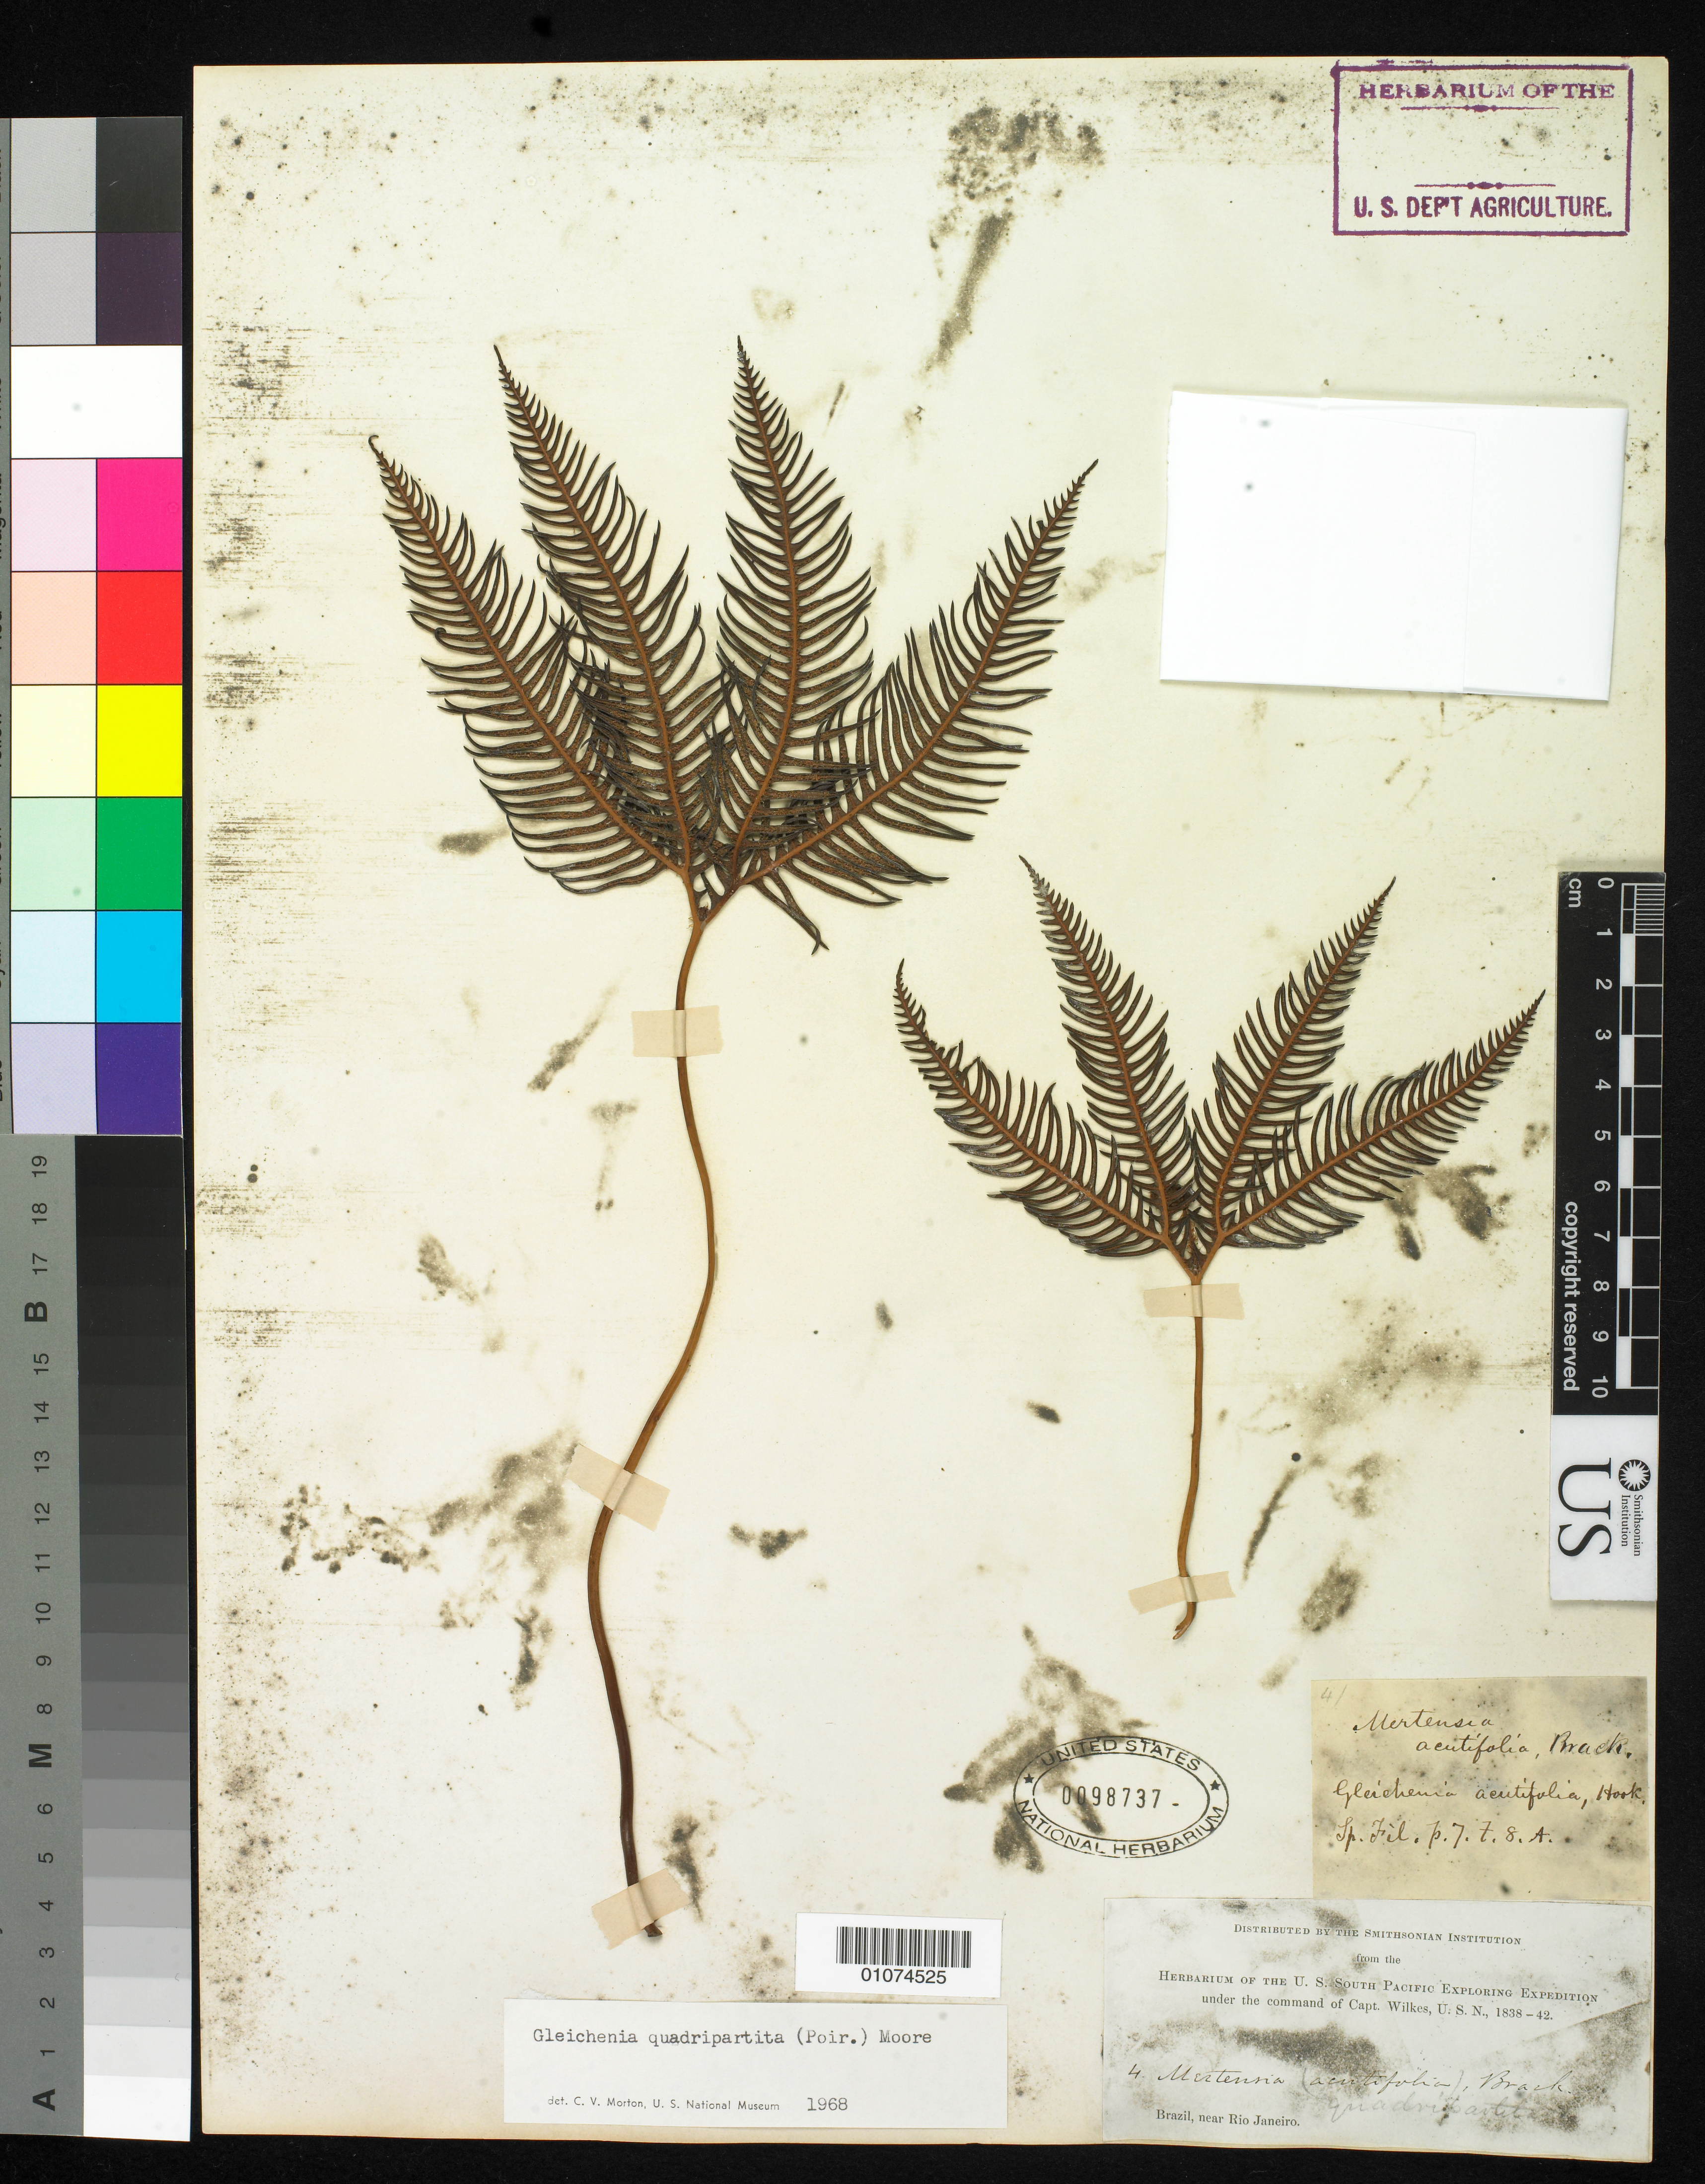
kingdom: Plantae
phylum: Tracheophyta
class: Polypodiopsida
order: Gleicheniales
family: Gleicheniaceae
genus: Sticherus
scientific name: Sticherus quadripartitus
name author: (Poir.) Ching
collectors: Wilkes Explor. Exped.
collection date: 1838/1842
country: Brazil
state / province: Rio de Janeiro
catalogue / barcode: US 98737